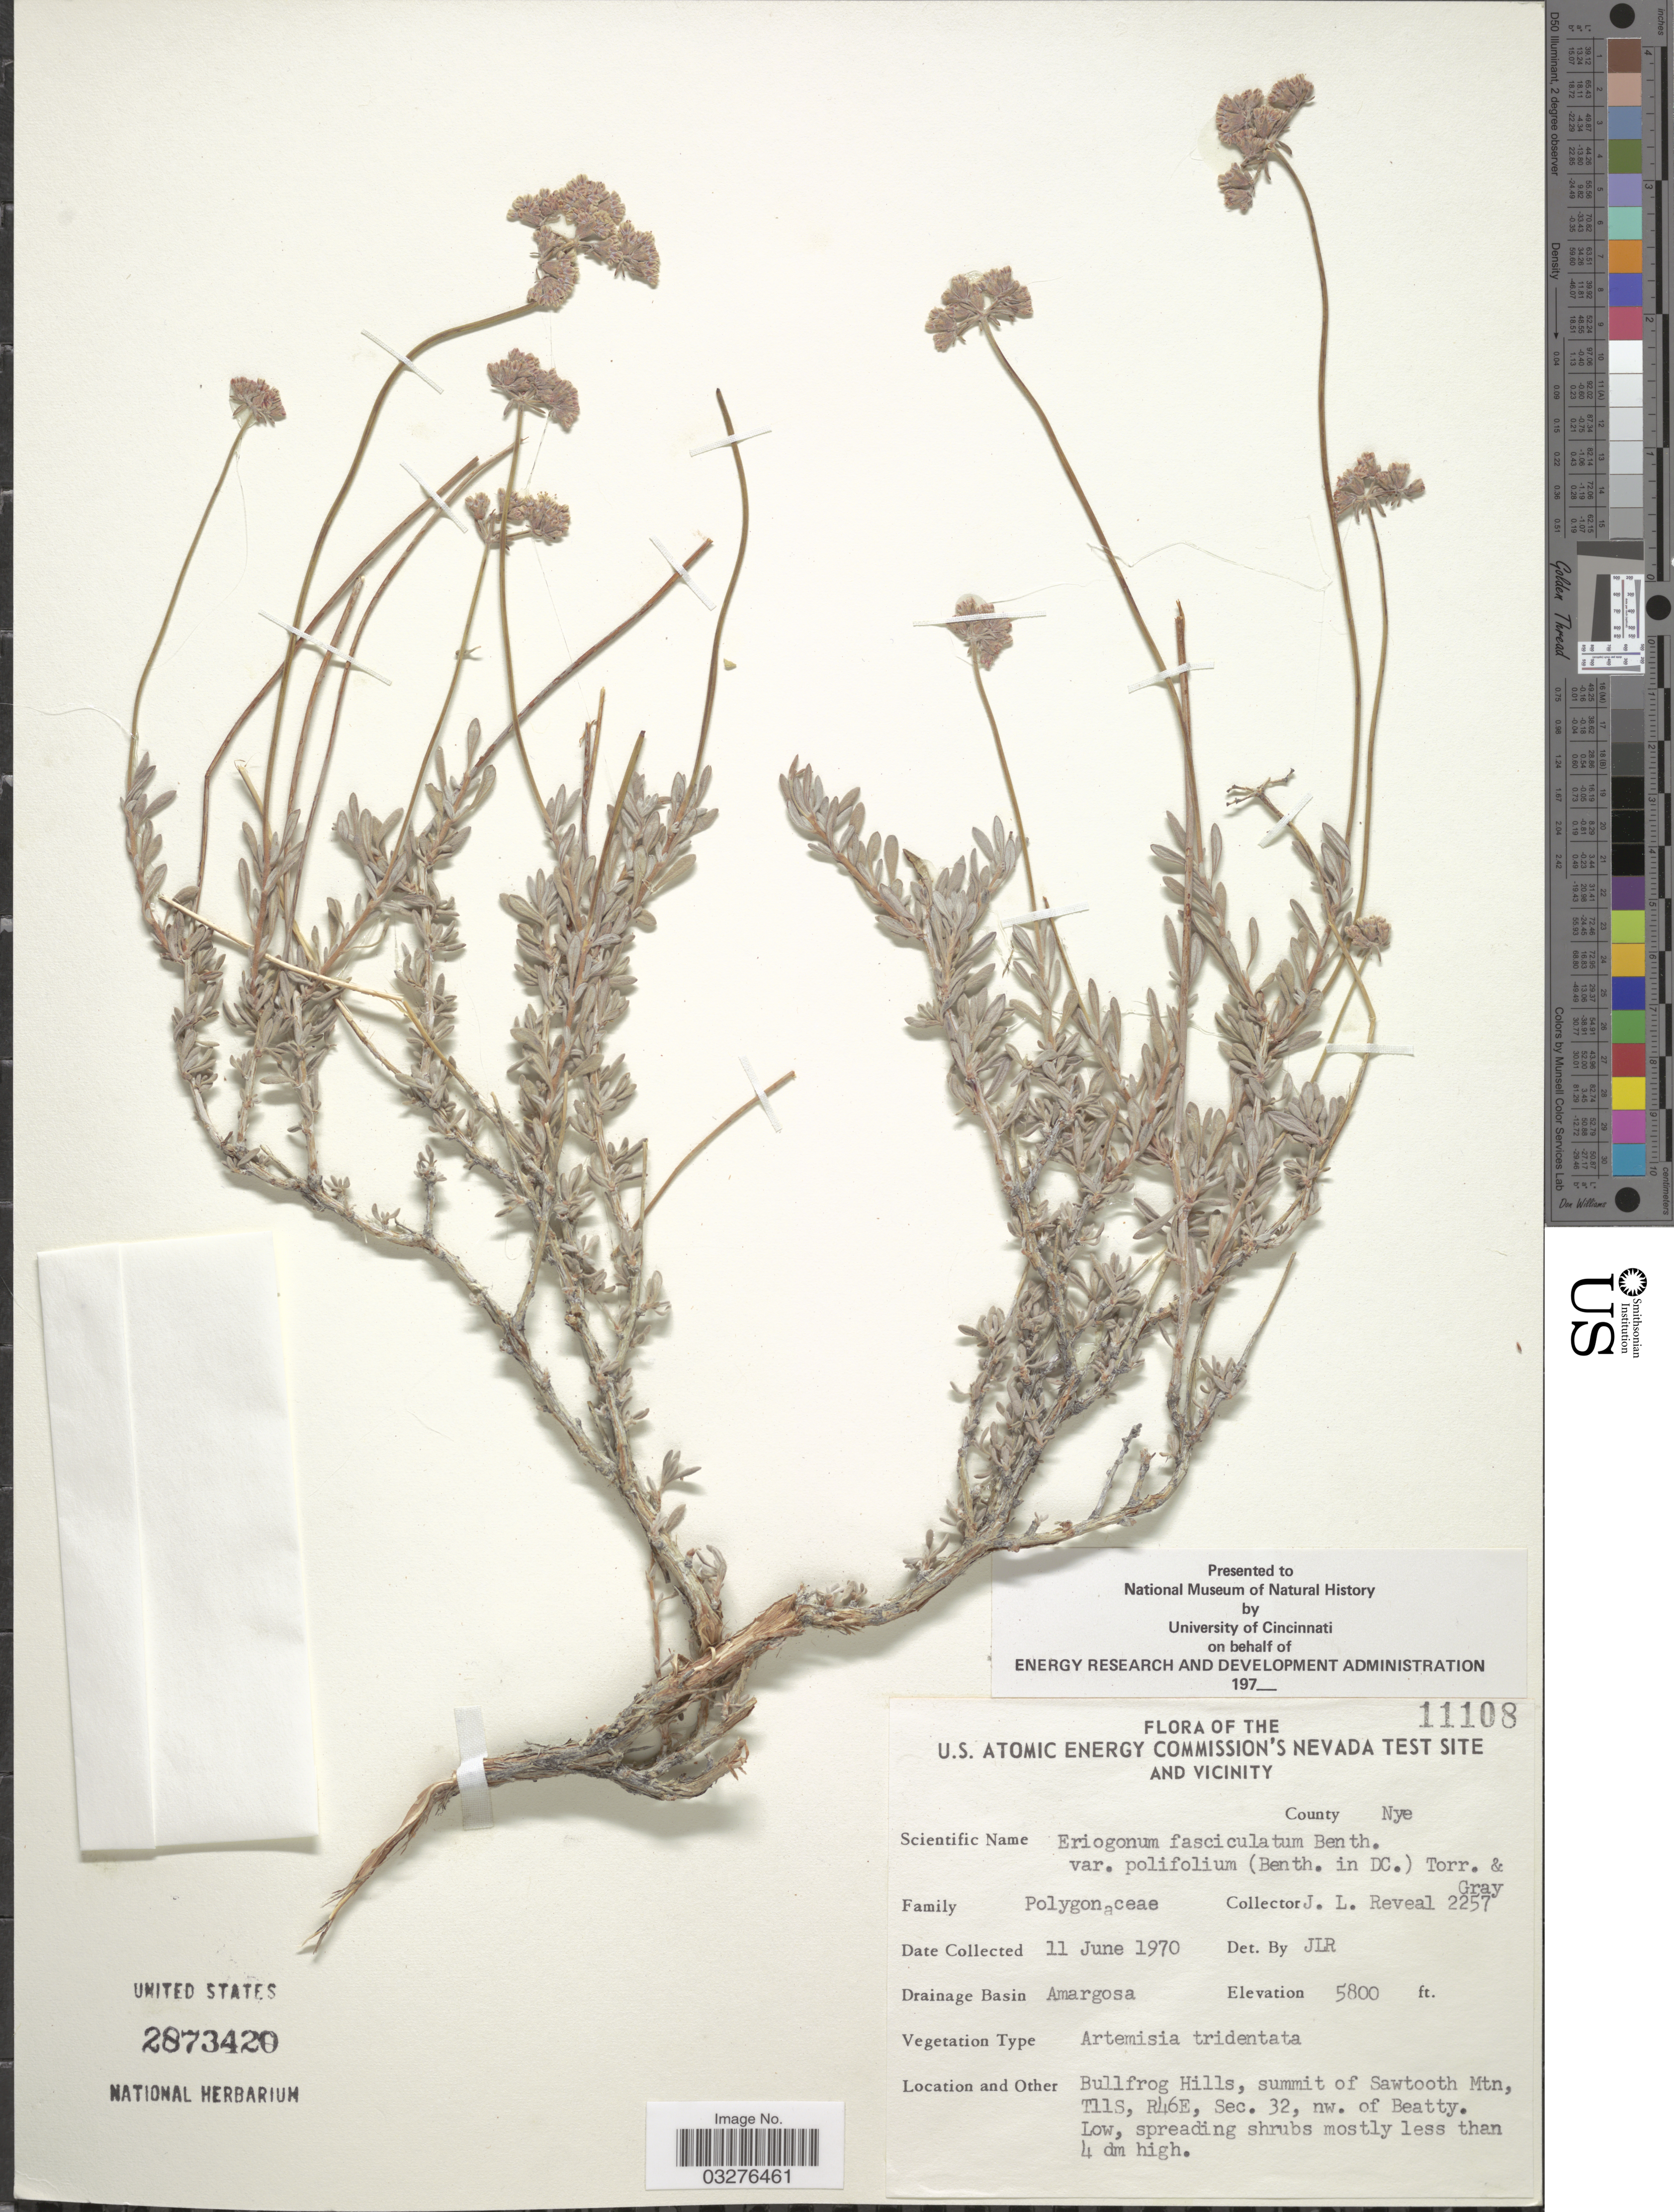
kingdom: Plantae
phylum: Tracheophyta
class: Magnoliopsida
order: Caryophyllales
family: Polygonaceae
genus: Eriogonum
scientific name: Eriogonum fasciculatum var. polifolium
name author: (Benth.) Torr. & A. Gray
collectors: J. L. Reveal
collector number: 2257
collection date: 1970-06-11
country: United States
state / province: Nevada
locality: U.S. Atomic Energy Commission's Nevada Test Site and Vicinity, County Nye, Drainage Basin Amargosa, Bullfrog Hills, summit of Sawtooth Mtn, T11S, R46E, Sec. 32, nw. of Beatty.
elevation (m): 1768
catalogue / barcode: US 2873420